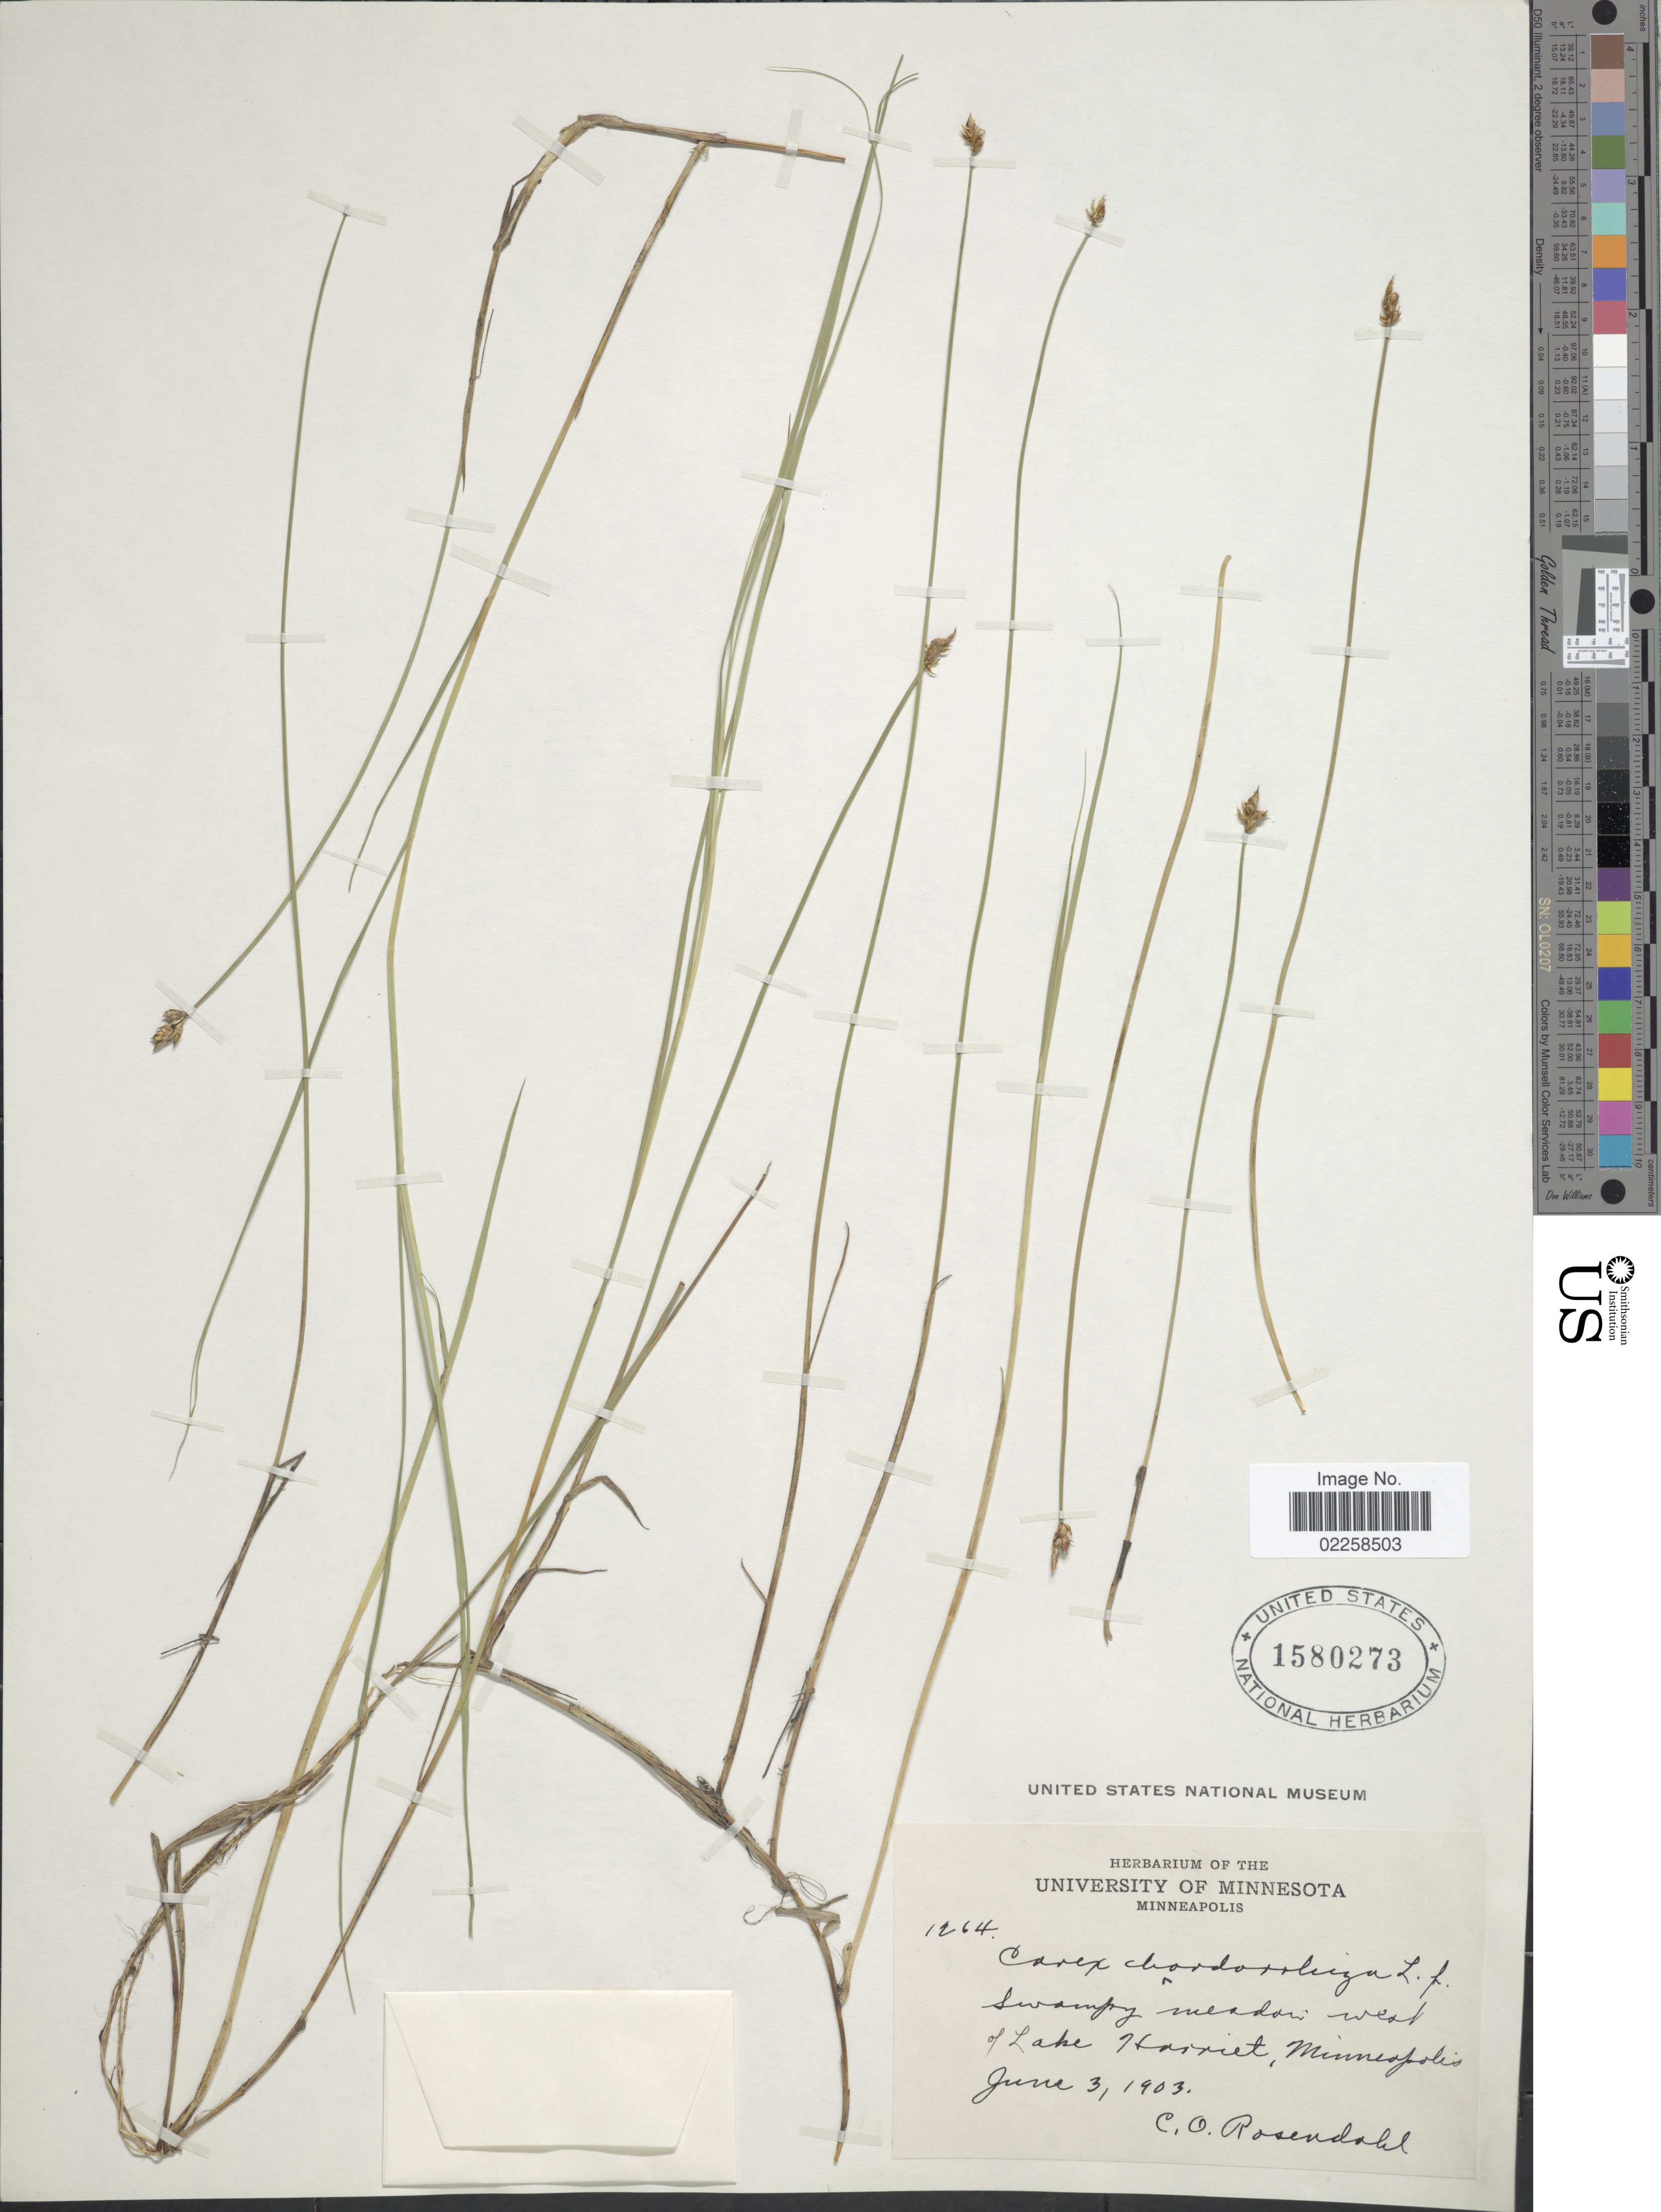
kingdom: Plantae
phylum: Tracheophyta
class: Liliopsida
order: Poales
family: Cyperaceae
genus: Carex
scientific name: Carex chordorrhiza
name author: L. f.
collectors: C. O. Rosendahl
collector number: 1264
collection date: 1903-06-03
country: Canada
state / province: British Columbia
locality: Swampy meadow west of Lake Harriet, Minneopolis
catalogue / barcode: US 1580273